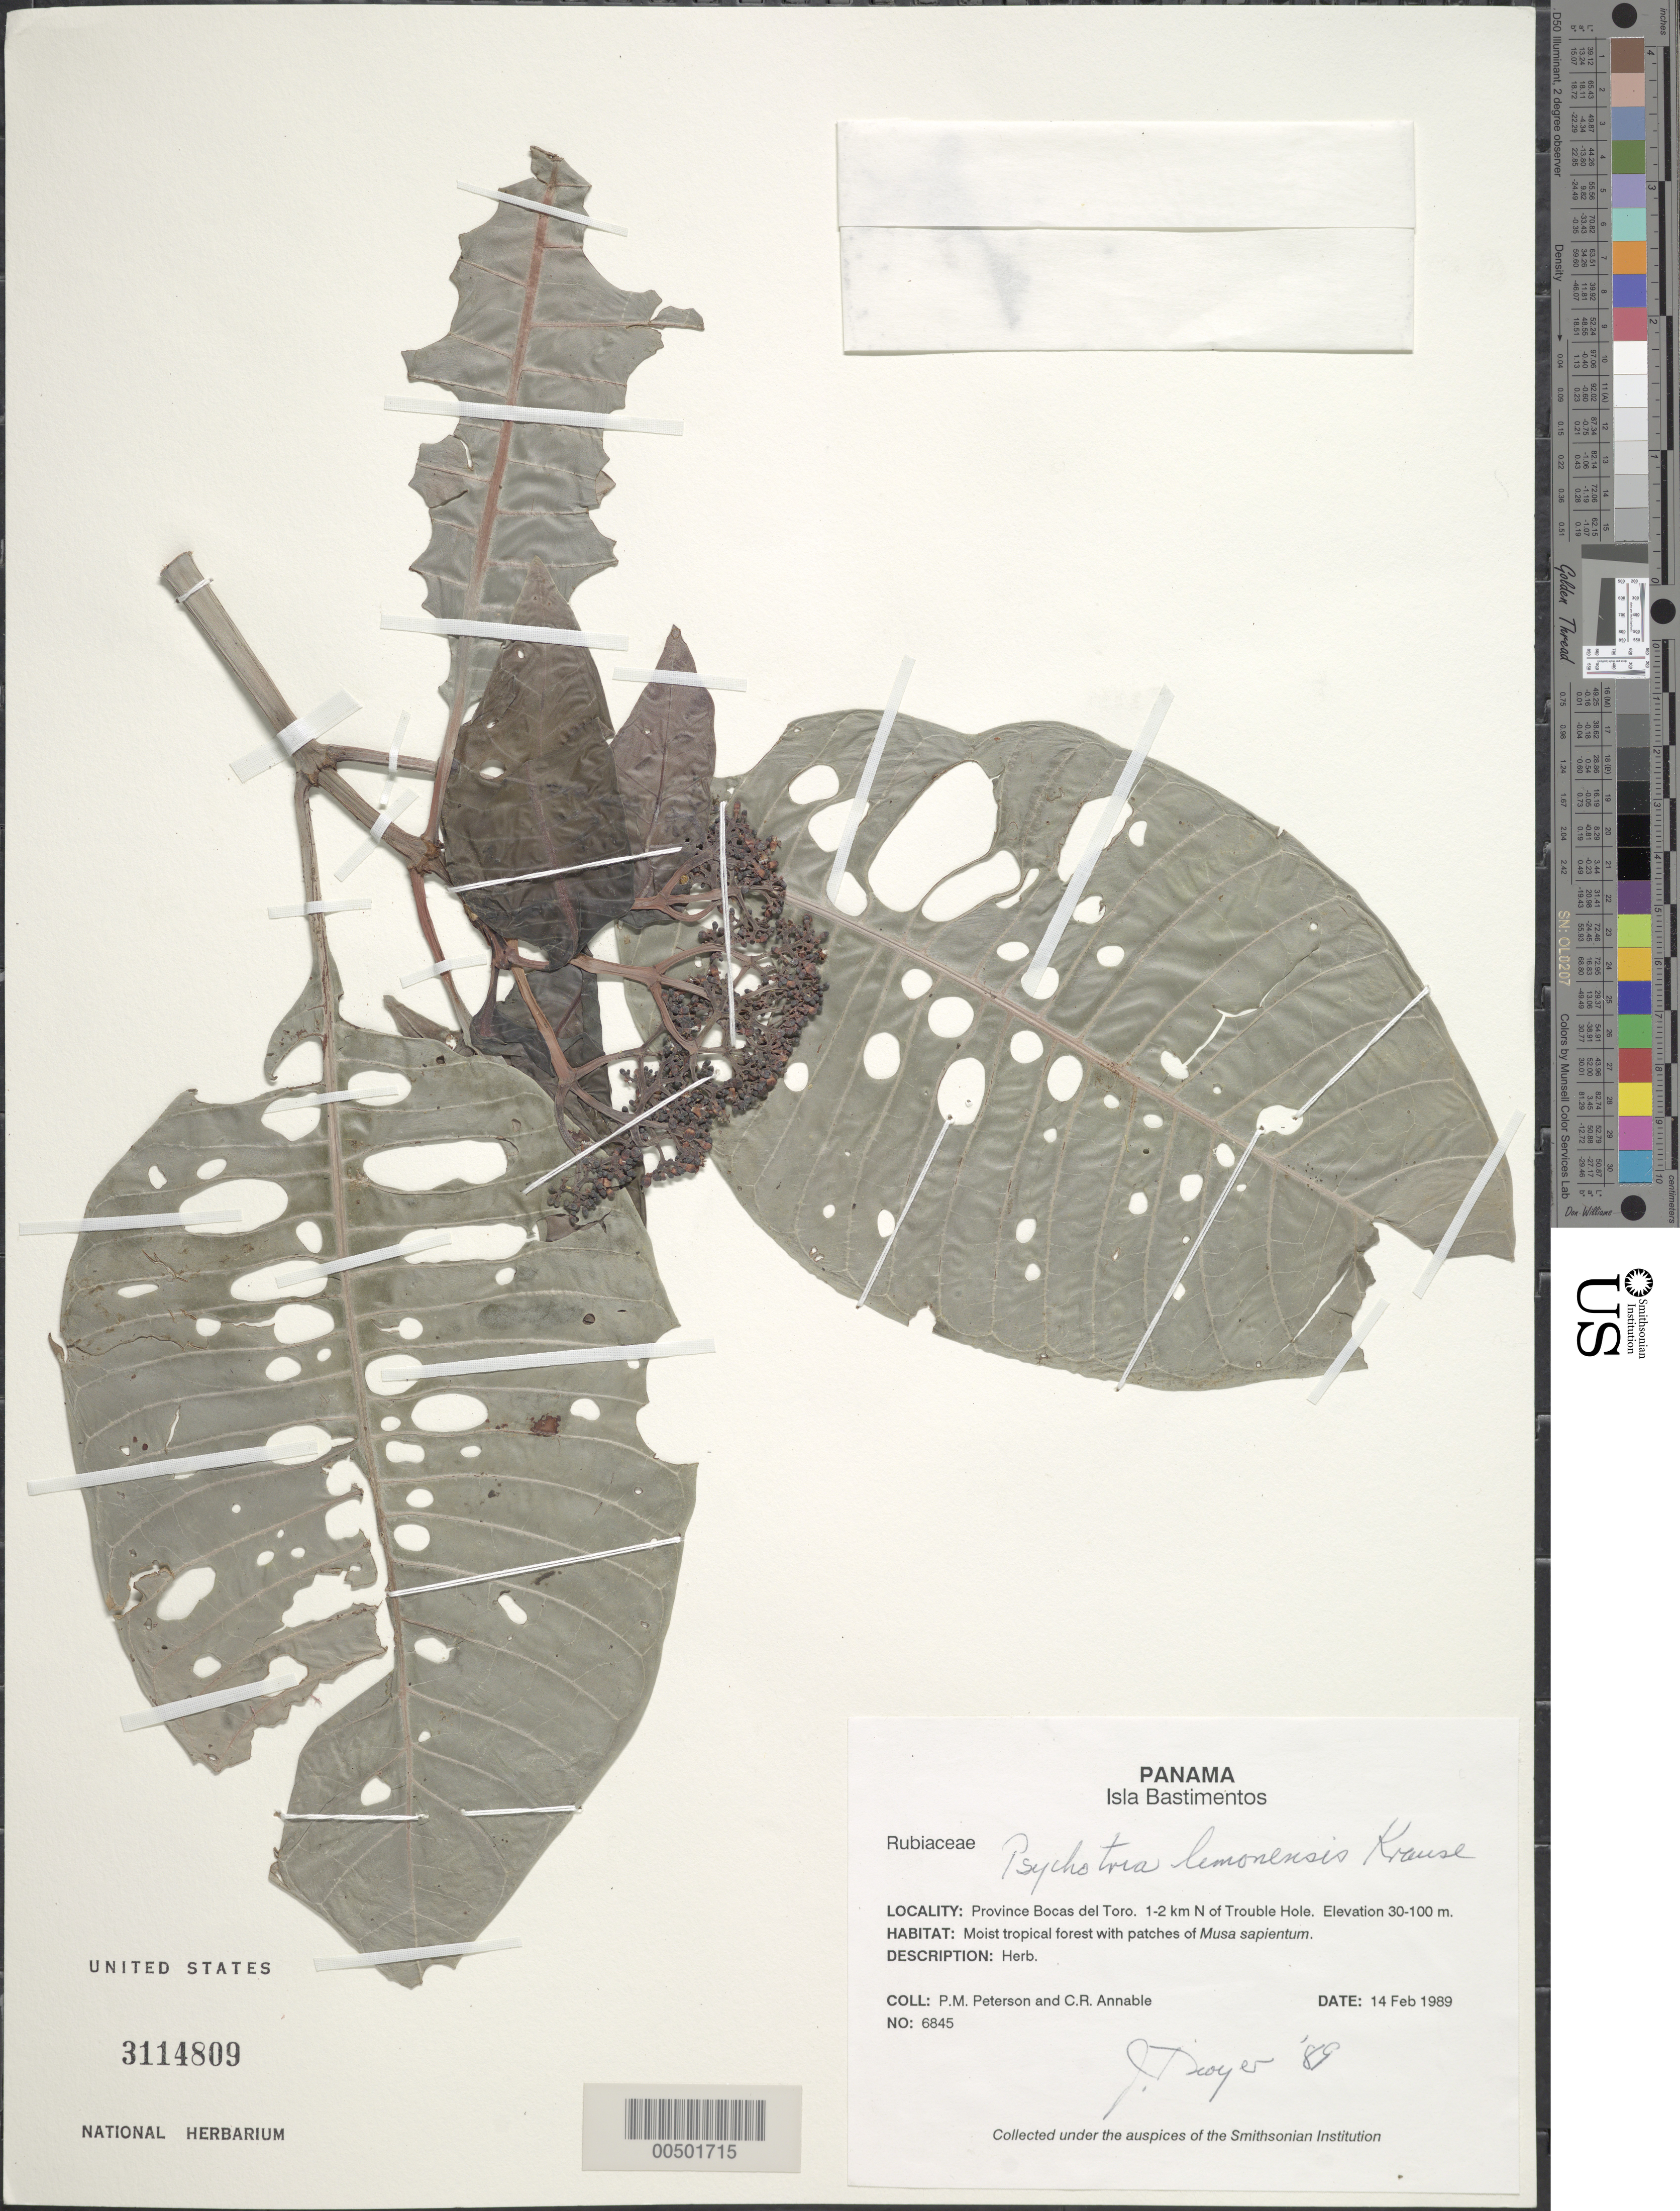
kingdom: Plantae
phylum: Tracheophyta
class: Magnoliopsida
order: Gentianales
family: Rubiaceae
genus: Psychotria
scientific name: Psychotria limonensis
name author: K. Krause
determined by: Dwyer, J.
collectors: P. M. Peterson & C. R. Annable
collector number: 06845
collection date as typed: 14 Feb 1989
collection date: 1989-02-14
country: Panama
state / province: Bocas del Toro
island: San Cristóbal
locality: Isla San Cristobal, 1-2 km N of Trouble Hole.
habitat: Moist tropical forest with patches of Musa sapientum.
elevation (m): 30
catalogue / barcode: US 3114809